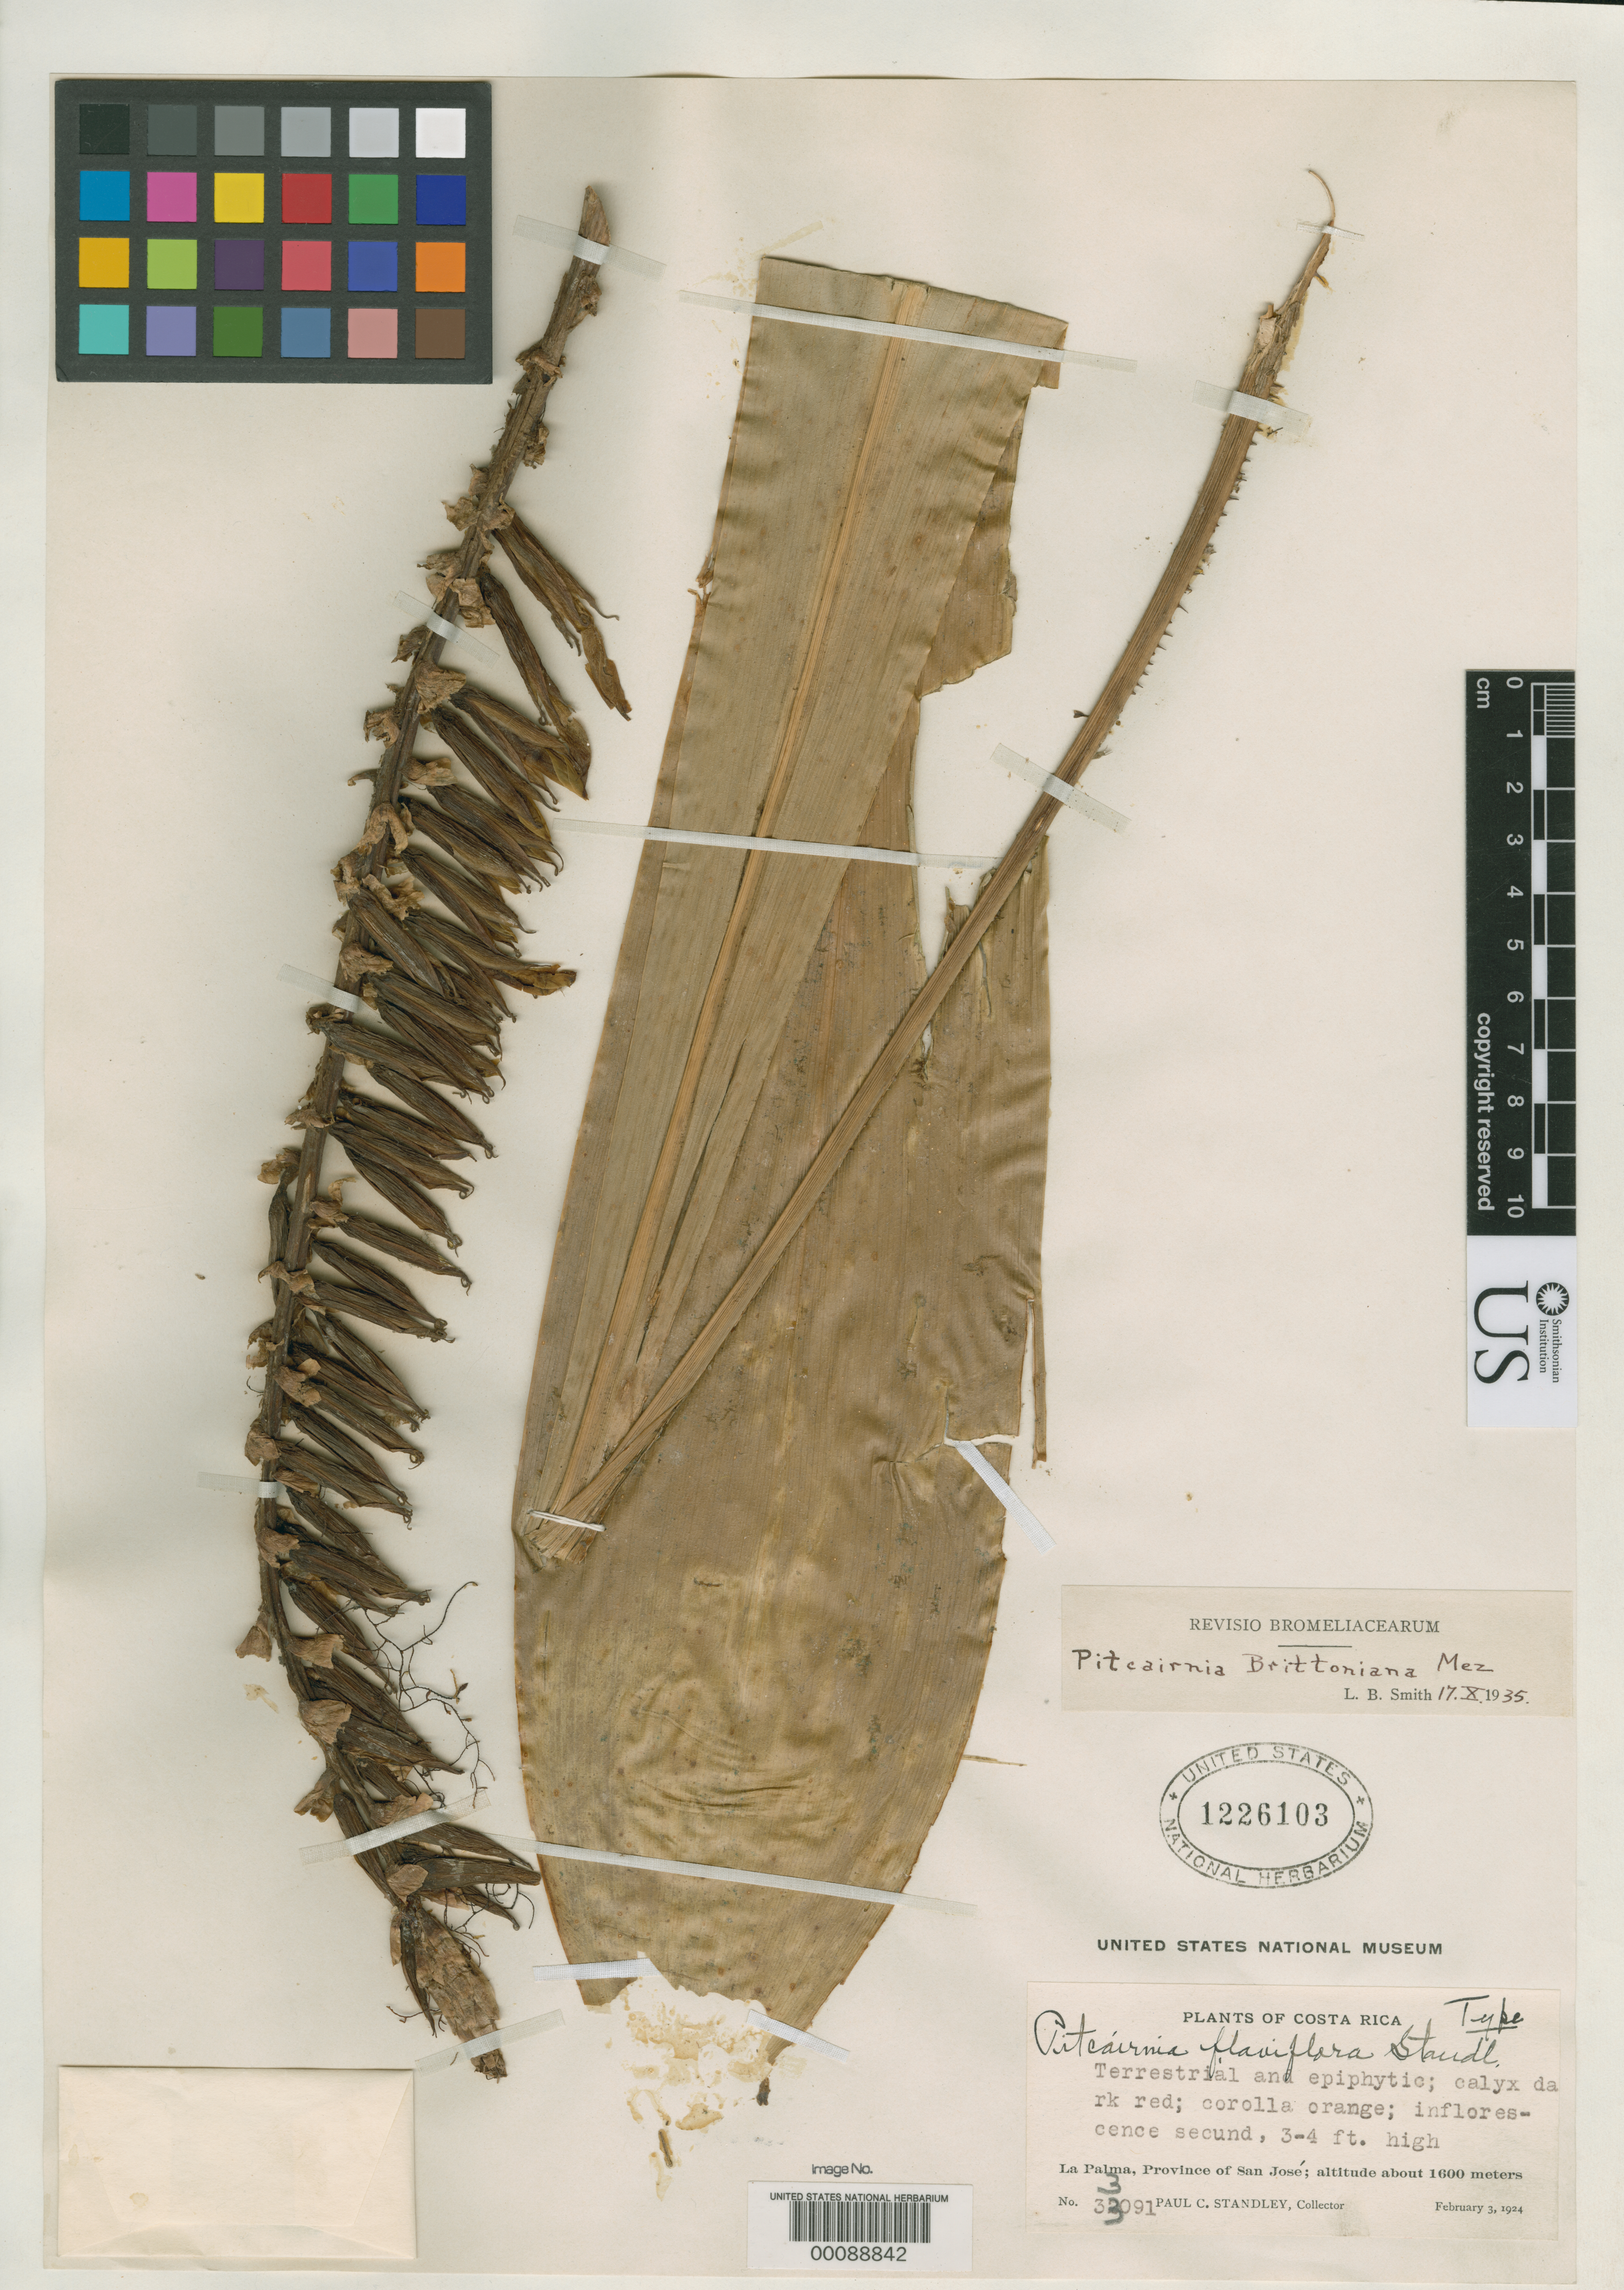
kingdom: Plantae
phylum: Tracheophyta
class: Liliopsida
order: Poales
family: Bromeliaceae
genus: Pitcairnia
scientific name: Pitcairnia flaviflora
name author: Standl.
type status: Holotype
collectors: P. C. Standley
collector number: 33091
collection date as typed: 03 Feb 1924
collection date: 1924-02-03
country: Costa Rica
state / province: San José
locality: La Palma.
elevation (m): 1600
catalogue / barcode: US 1226103